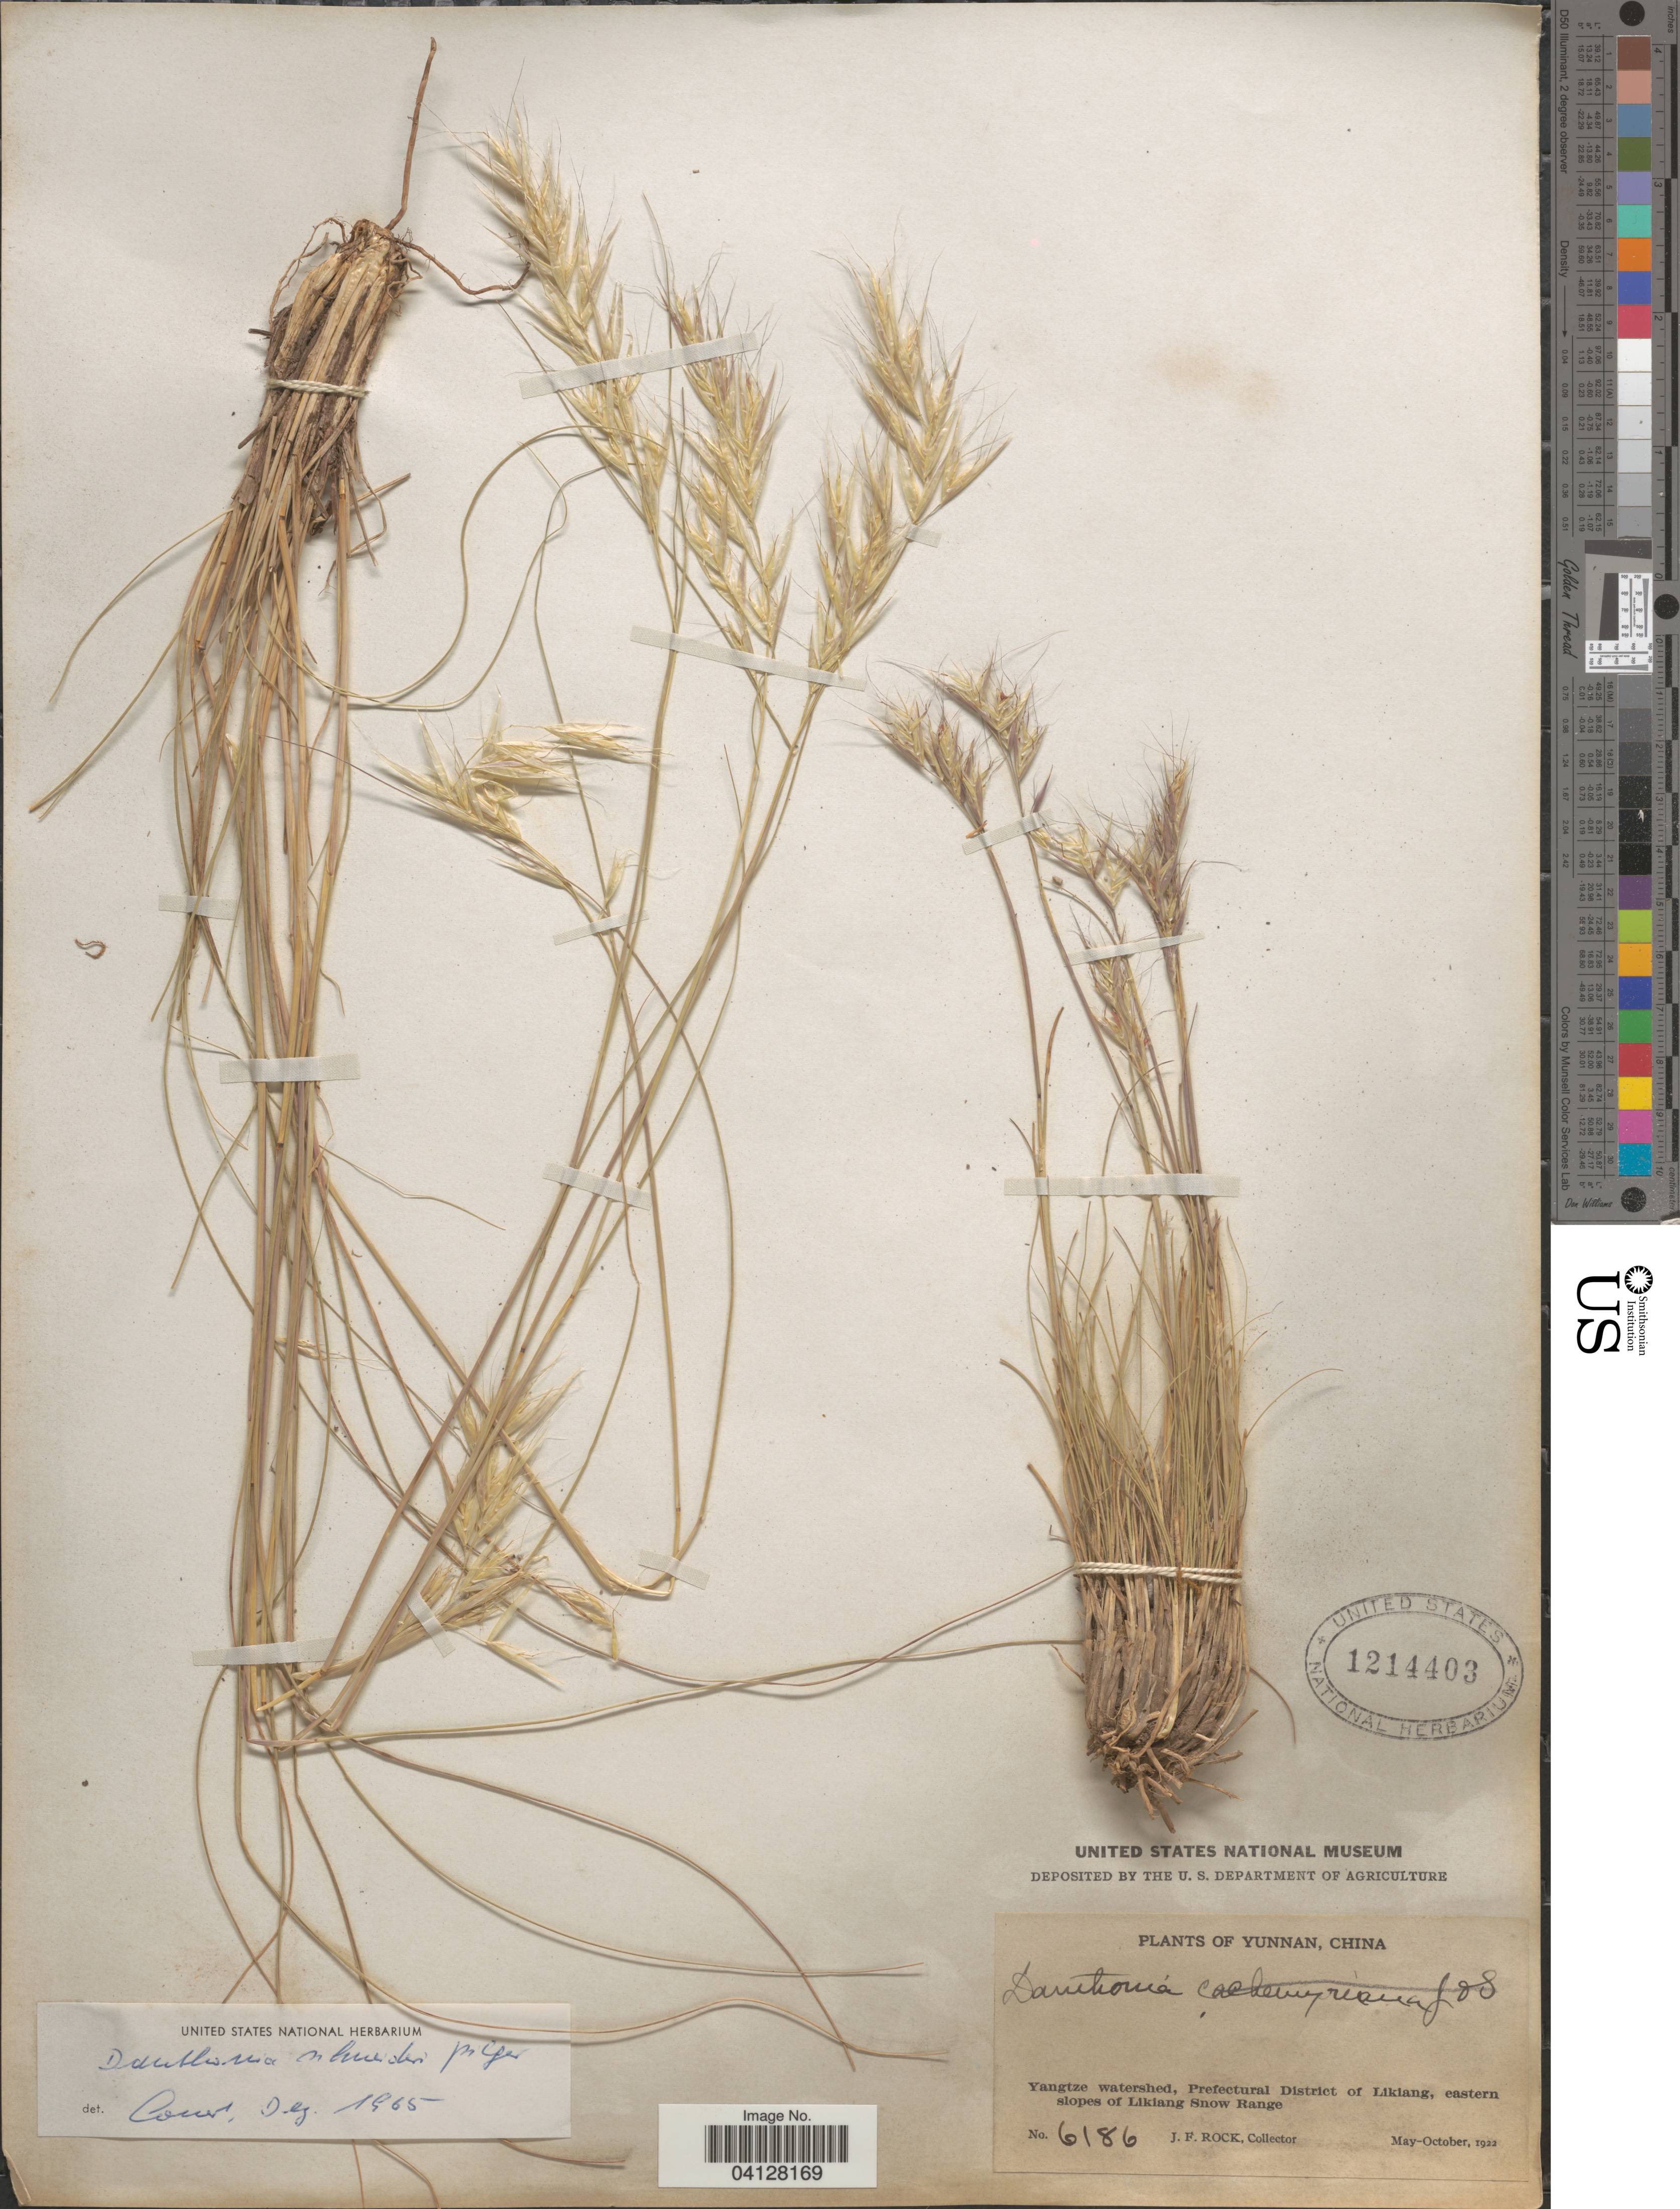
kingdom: Plantae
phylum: Tracheophyta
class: Liliopsida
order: Poales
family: Poaceae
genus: Danthonia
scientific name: Danthonia schneideri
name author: Pilg.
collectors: J. Rock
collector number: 6186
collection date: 1922-05/1922-10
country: China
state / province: Yunnan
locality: Yangtze watershed, Prefectural District of Likiang, eastern slopes of Likiang Snow Range.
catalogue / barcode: US 1214403